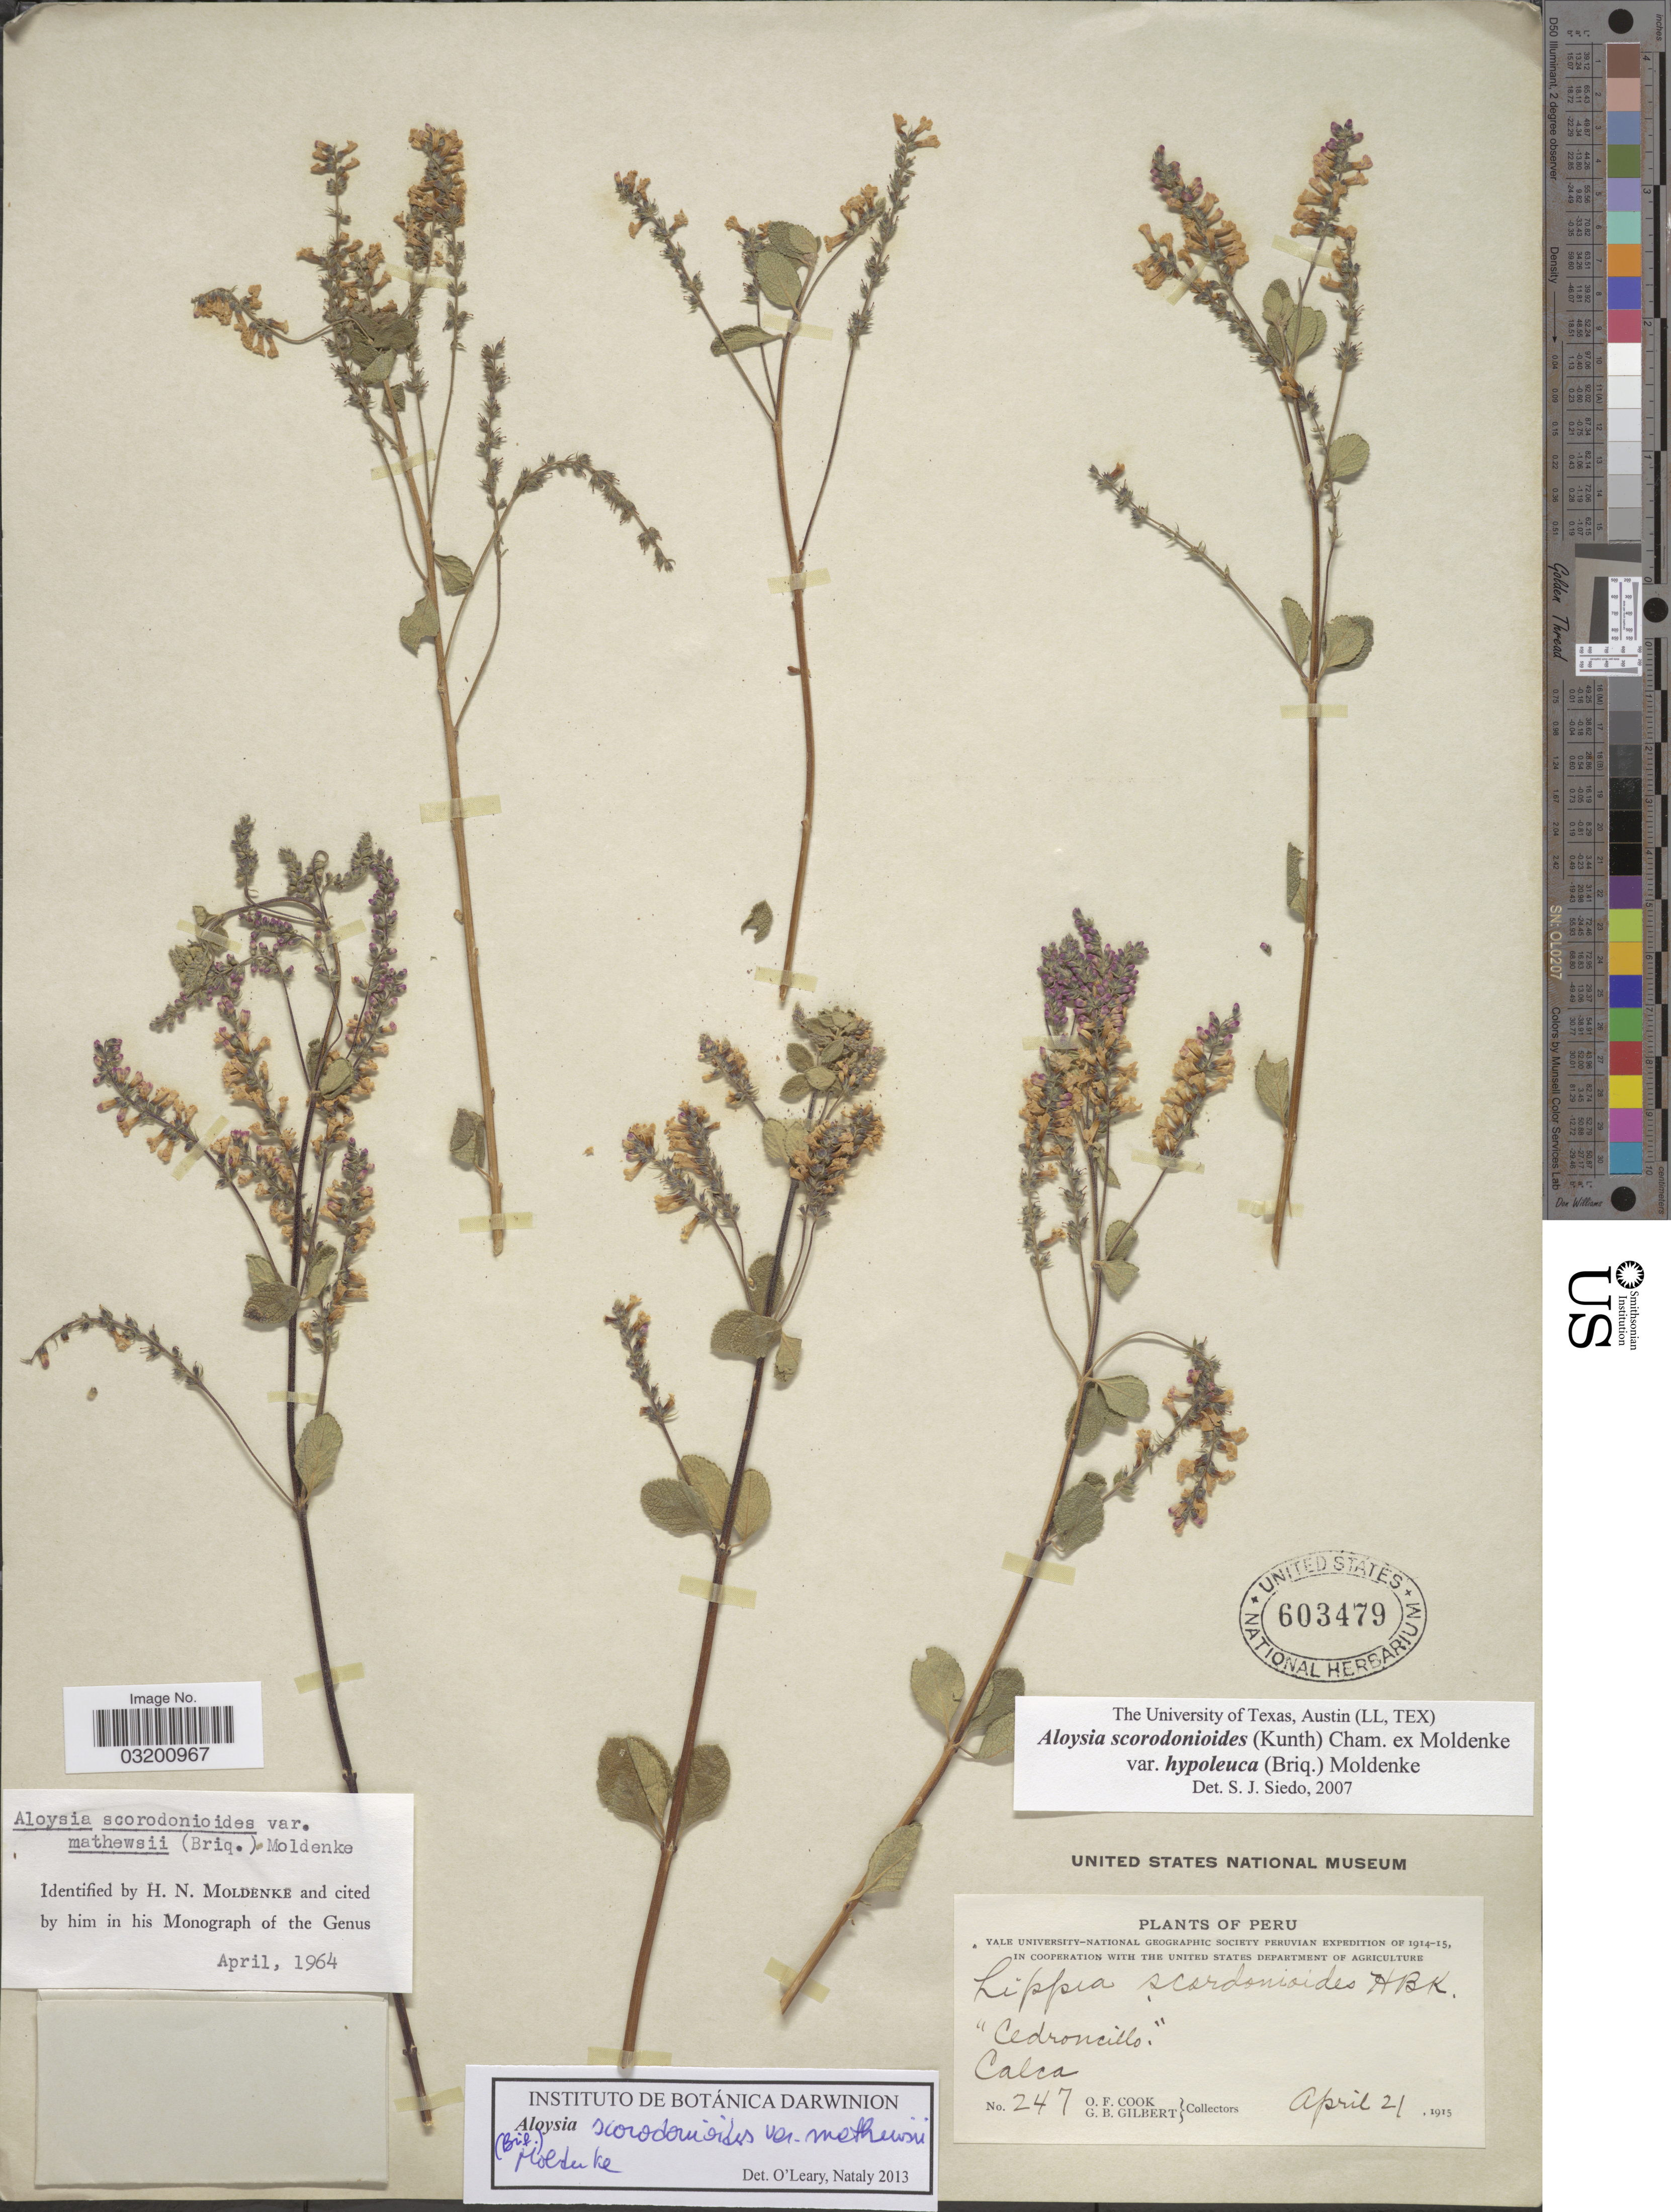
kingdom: Plantae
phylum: Tracheophyta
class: Magnoliopsida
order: Lamiales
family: Verbenaceae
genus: Aloysia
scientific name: Aloysia scorodonioides var. mathewsii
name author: (Briq.) Moldenke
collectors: O. F. Cook & G. B. Gilbert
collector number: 247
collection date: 1915-04-21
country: Peru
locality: Calca.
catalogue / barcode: US 603479